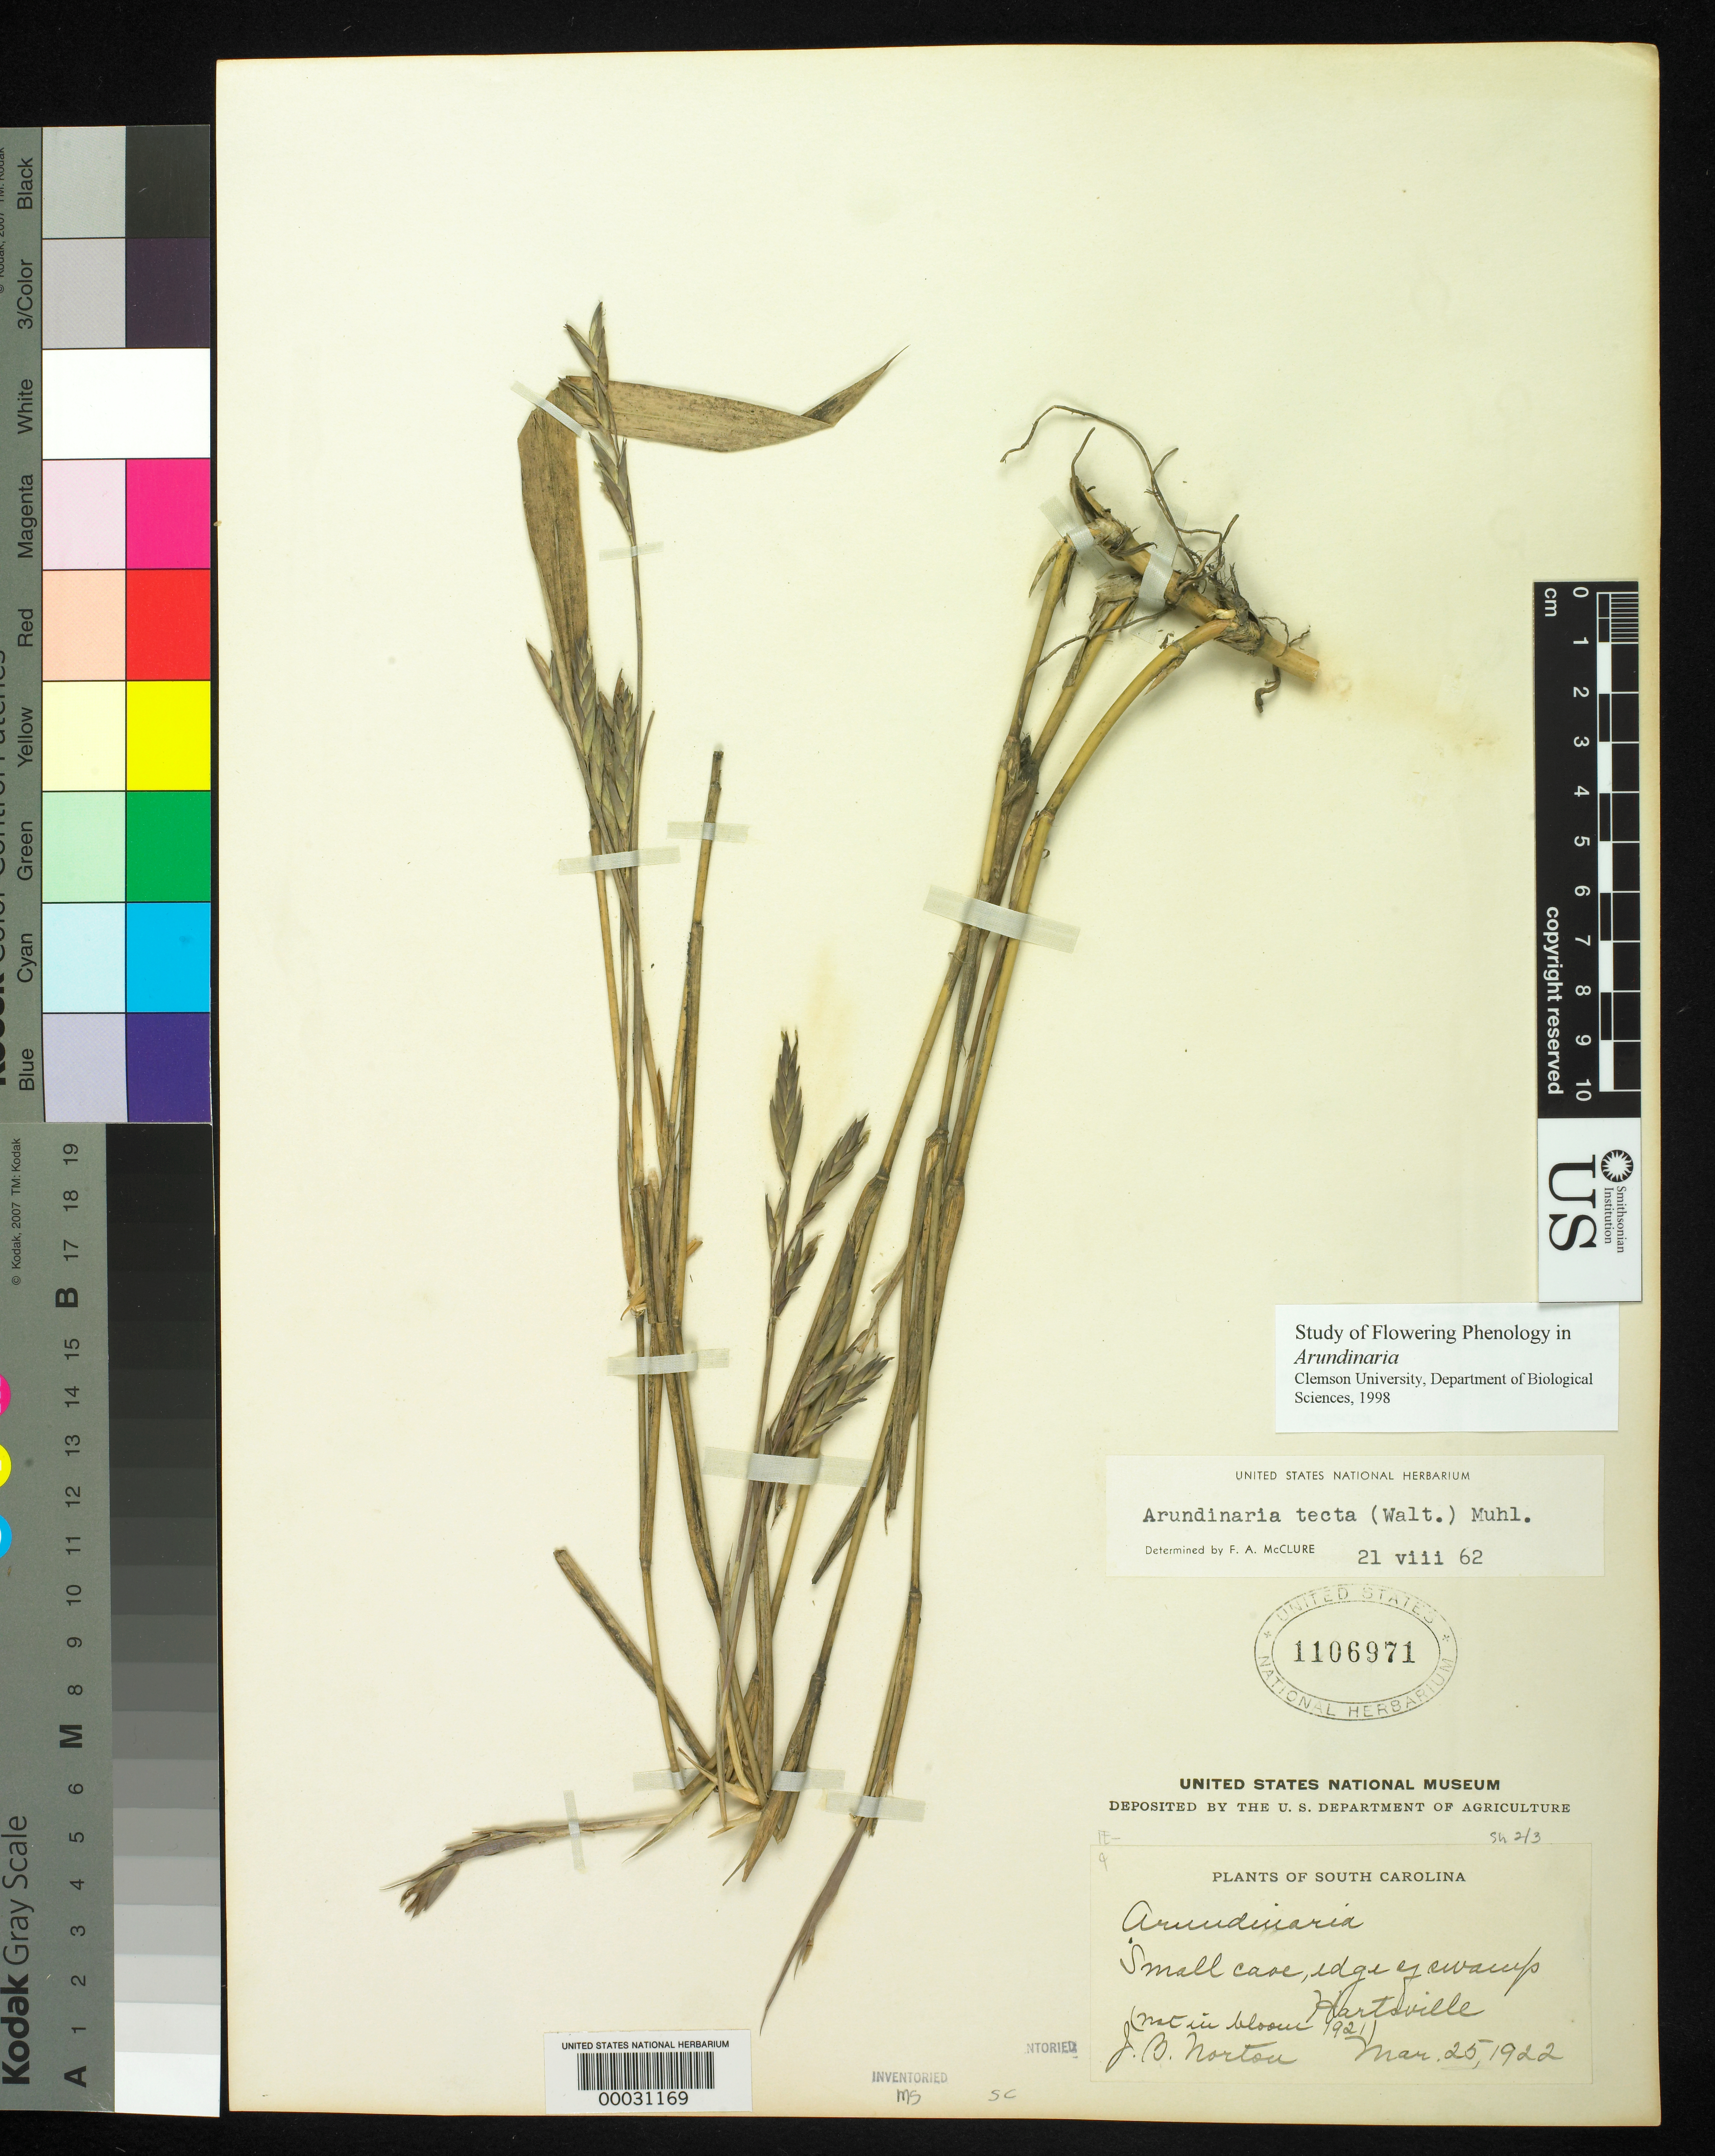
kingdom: Plantae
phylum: Tracheophyta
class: Liliopsida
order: Poales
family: Poaceae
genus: Arundinaria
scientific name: Arundinaria tecta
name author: (Walter) Muhl.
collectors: J. Norton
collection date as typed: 25 Mar 1921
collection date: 1921-03-25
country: United States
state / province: South Carolina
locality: Hartsville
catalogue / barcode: US 1106971